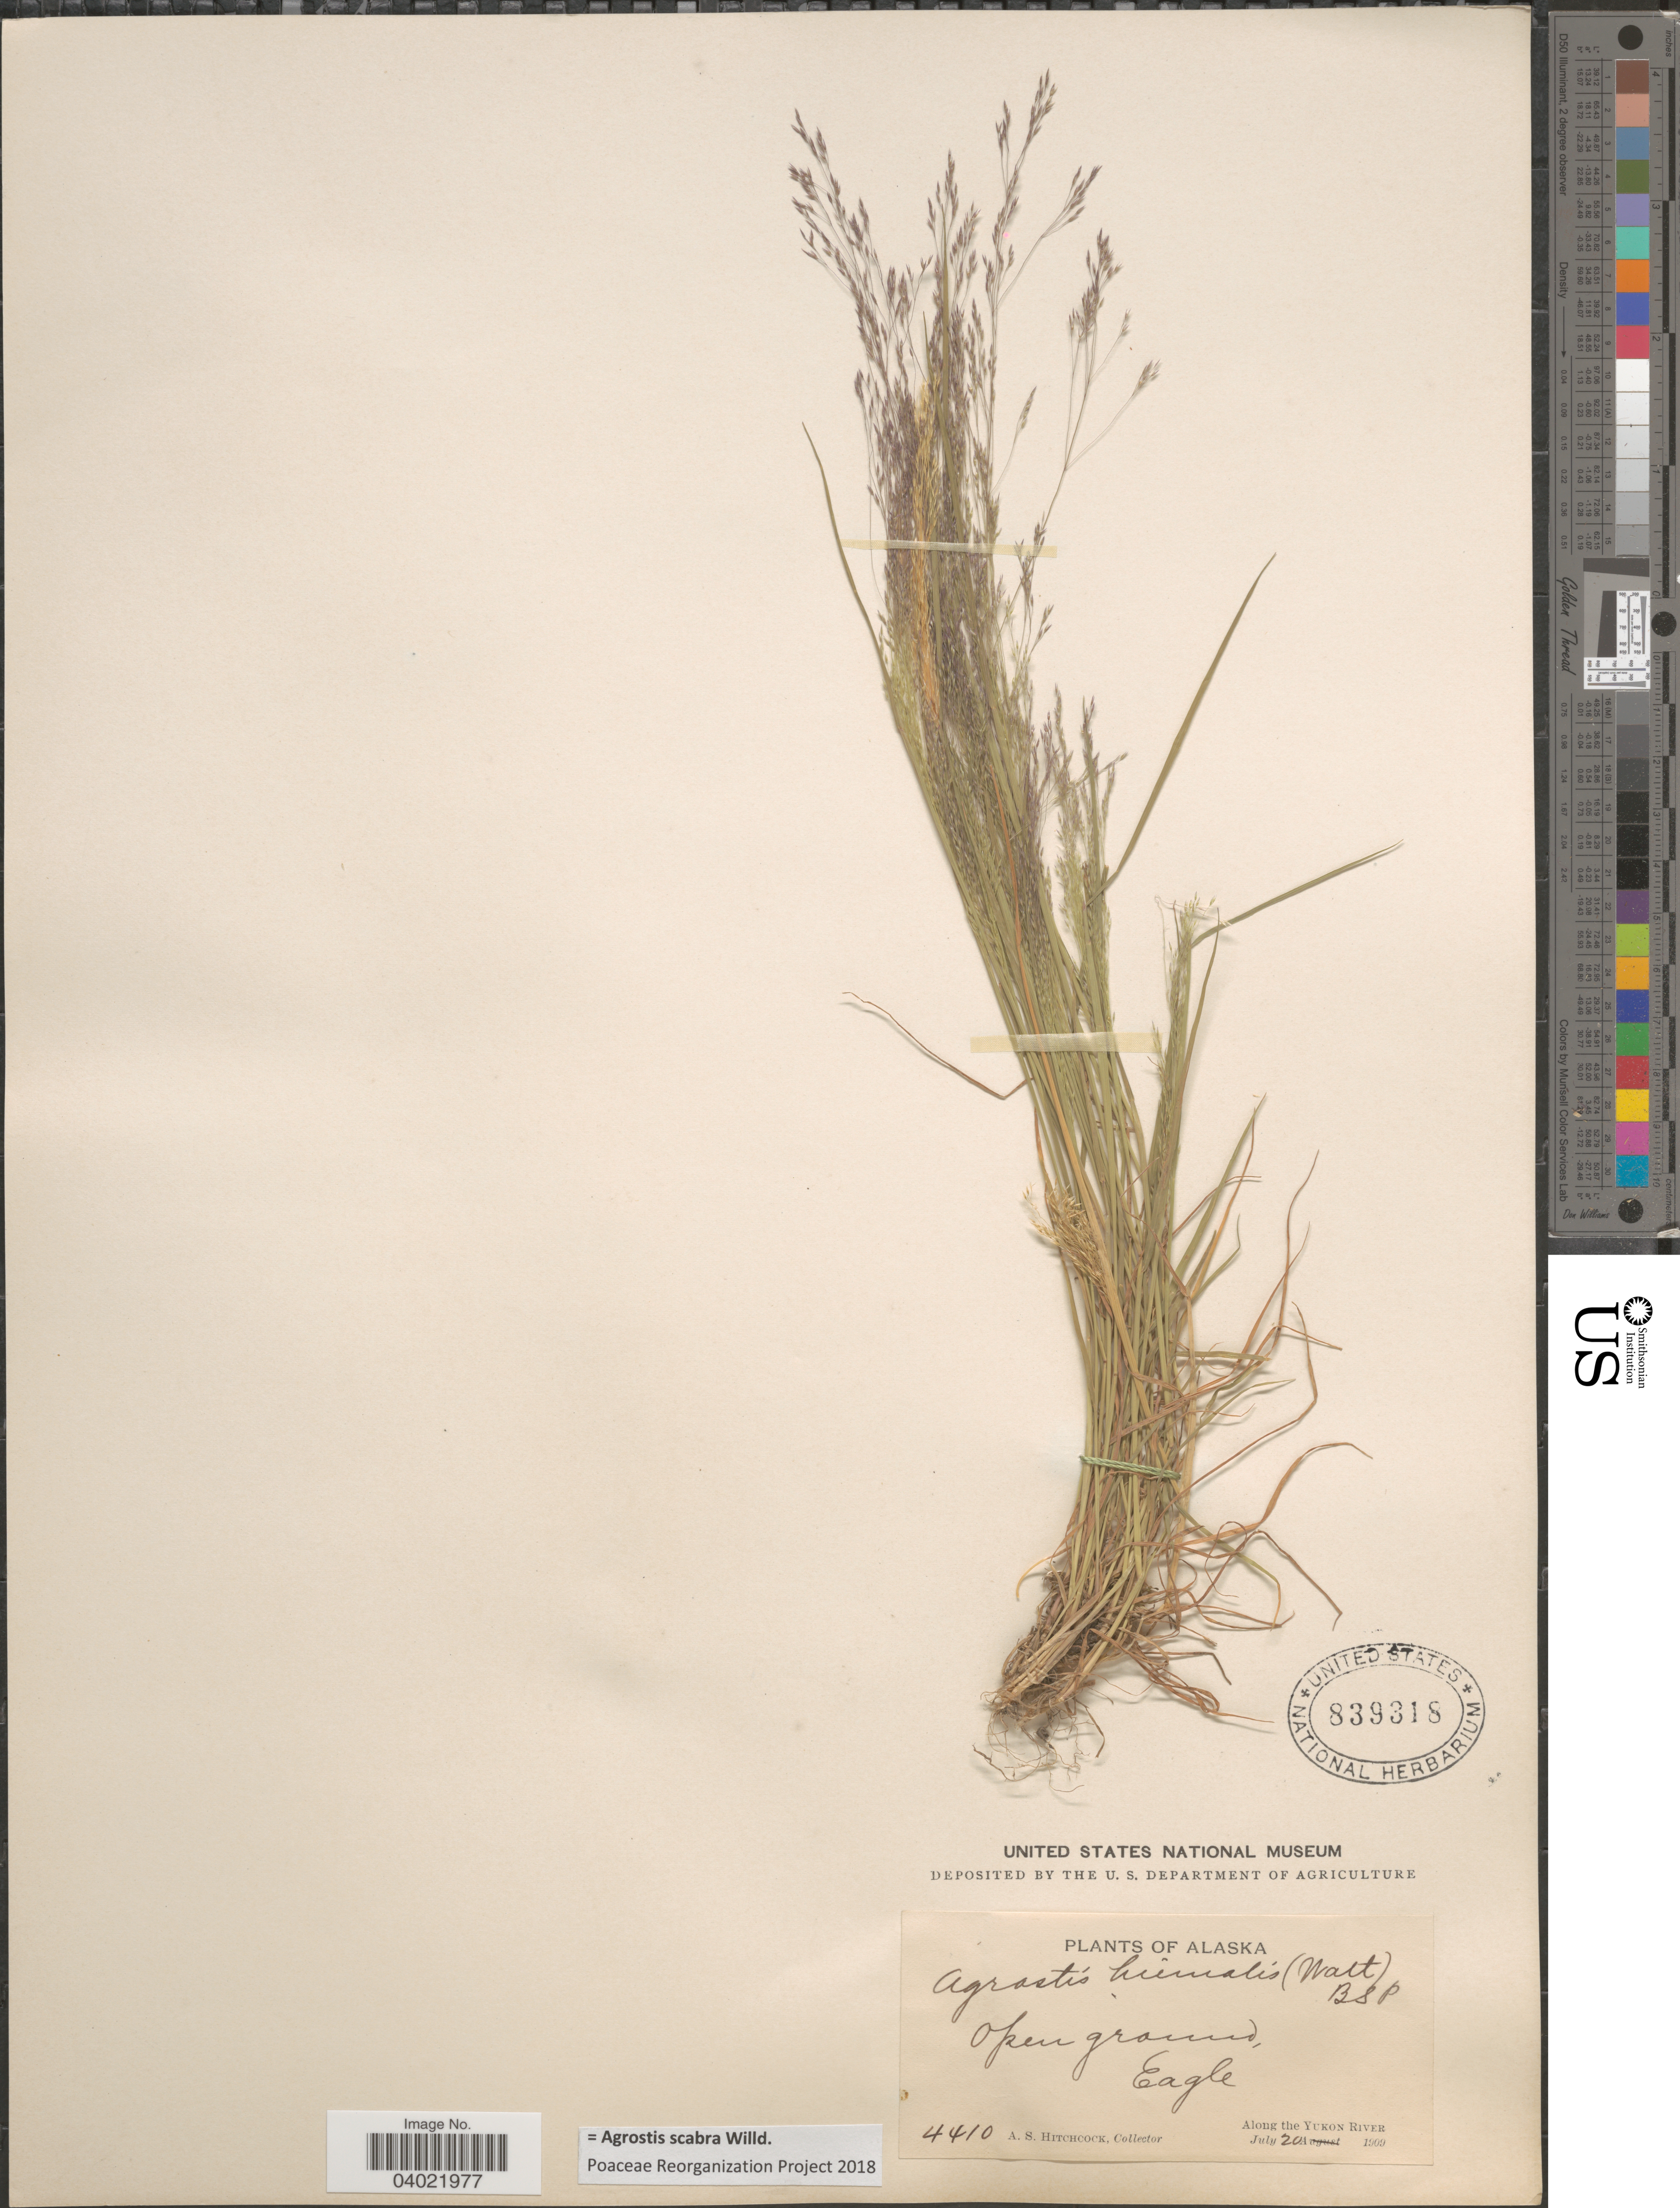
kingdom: Plantae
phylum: Tracheophyta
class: Liliopsida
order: Poales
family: Poaceae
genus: Agrostis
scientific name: Agrostis scabra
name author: Willd.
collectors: A. S. Hitchcock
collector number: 4410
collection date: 1909-07-20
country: United States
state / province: Alaska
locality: Eagle. Along the Yukon River.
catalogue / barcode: US 839318